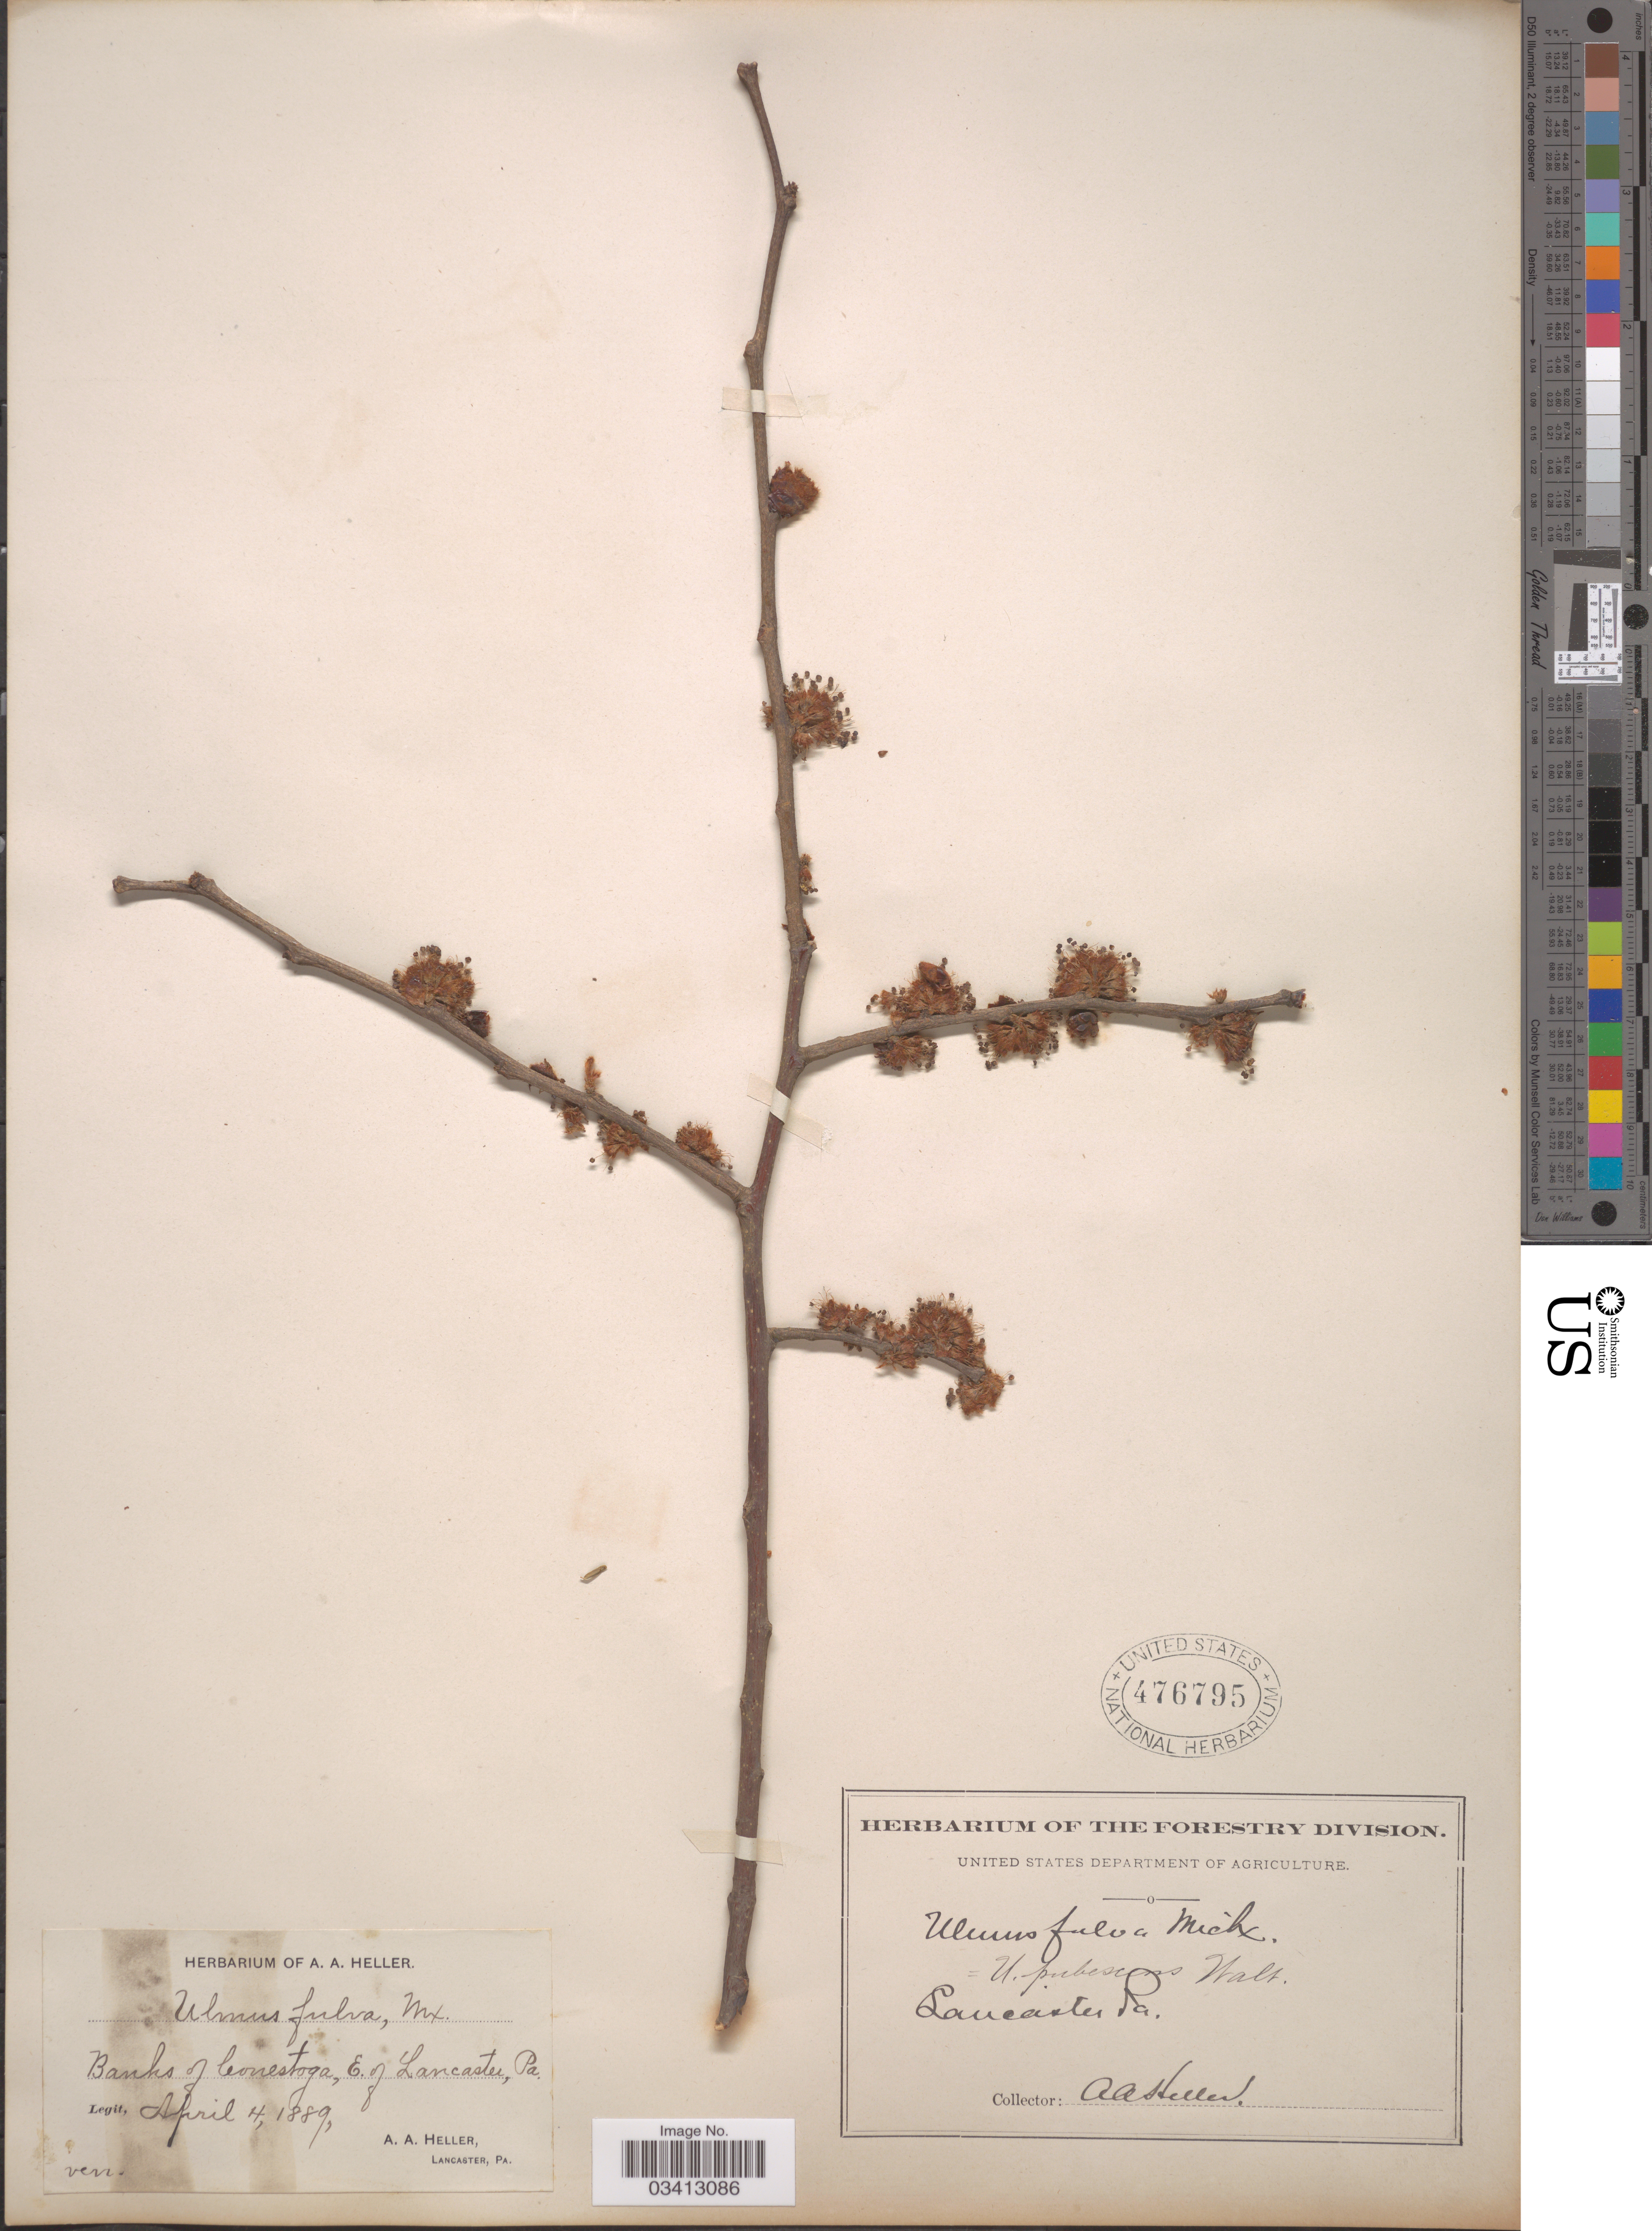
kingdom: Plantae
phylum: Tracheophyta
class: Magnoliopsida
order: Rosales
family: Ulmaceae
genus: Ulmus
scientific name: Ulmus rubra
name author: Muhl.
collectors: A. A. Heller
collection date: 1889-04-04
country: United States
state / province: Pennsylvania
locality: Banks of Conestoga, E. of Lancaster.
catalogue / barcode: US 476795